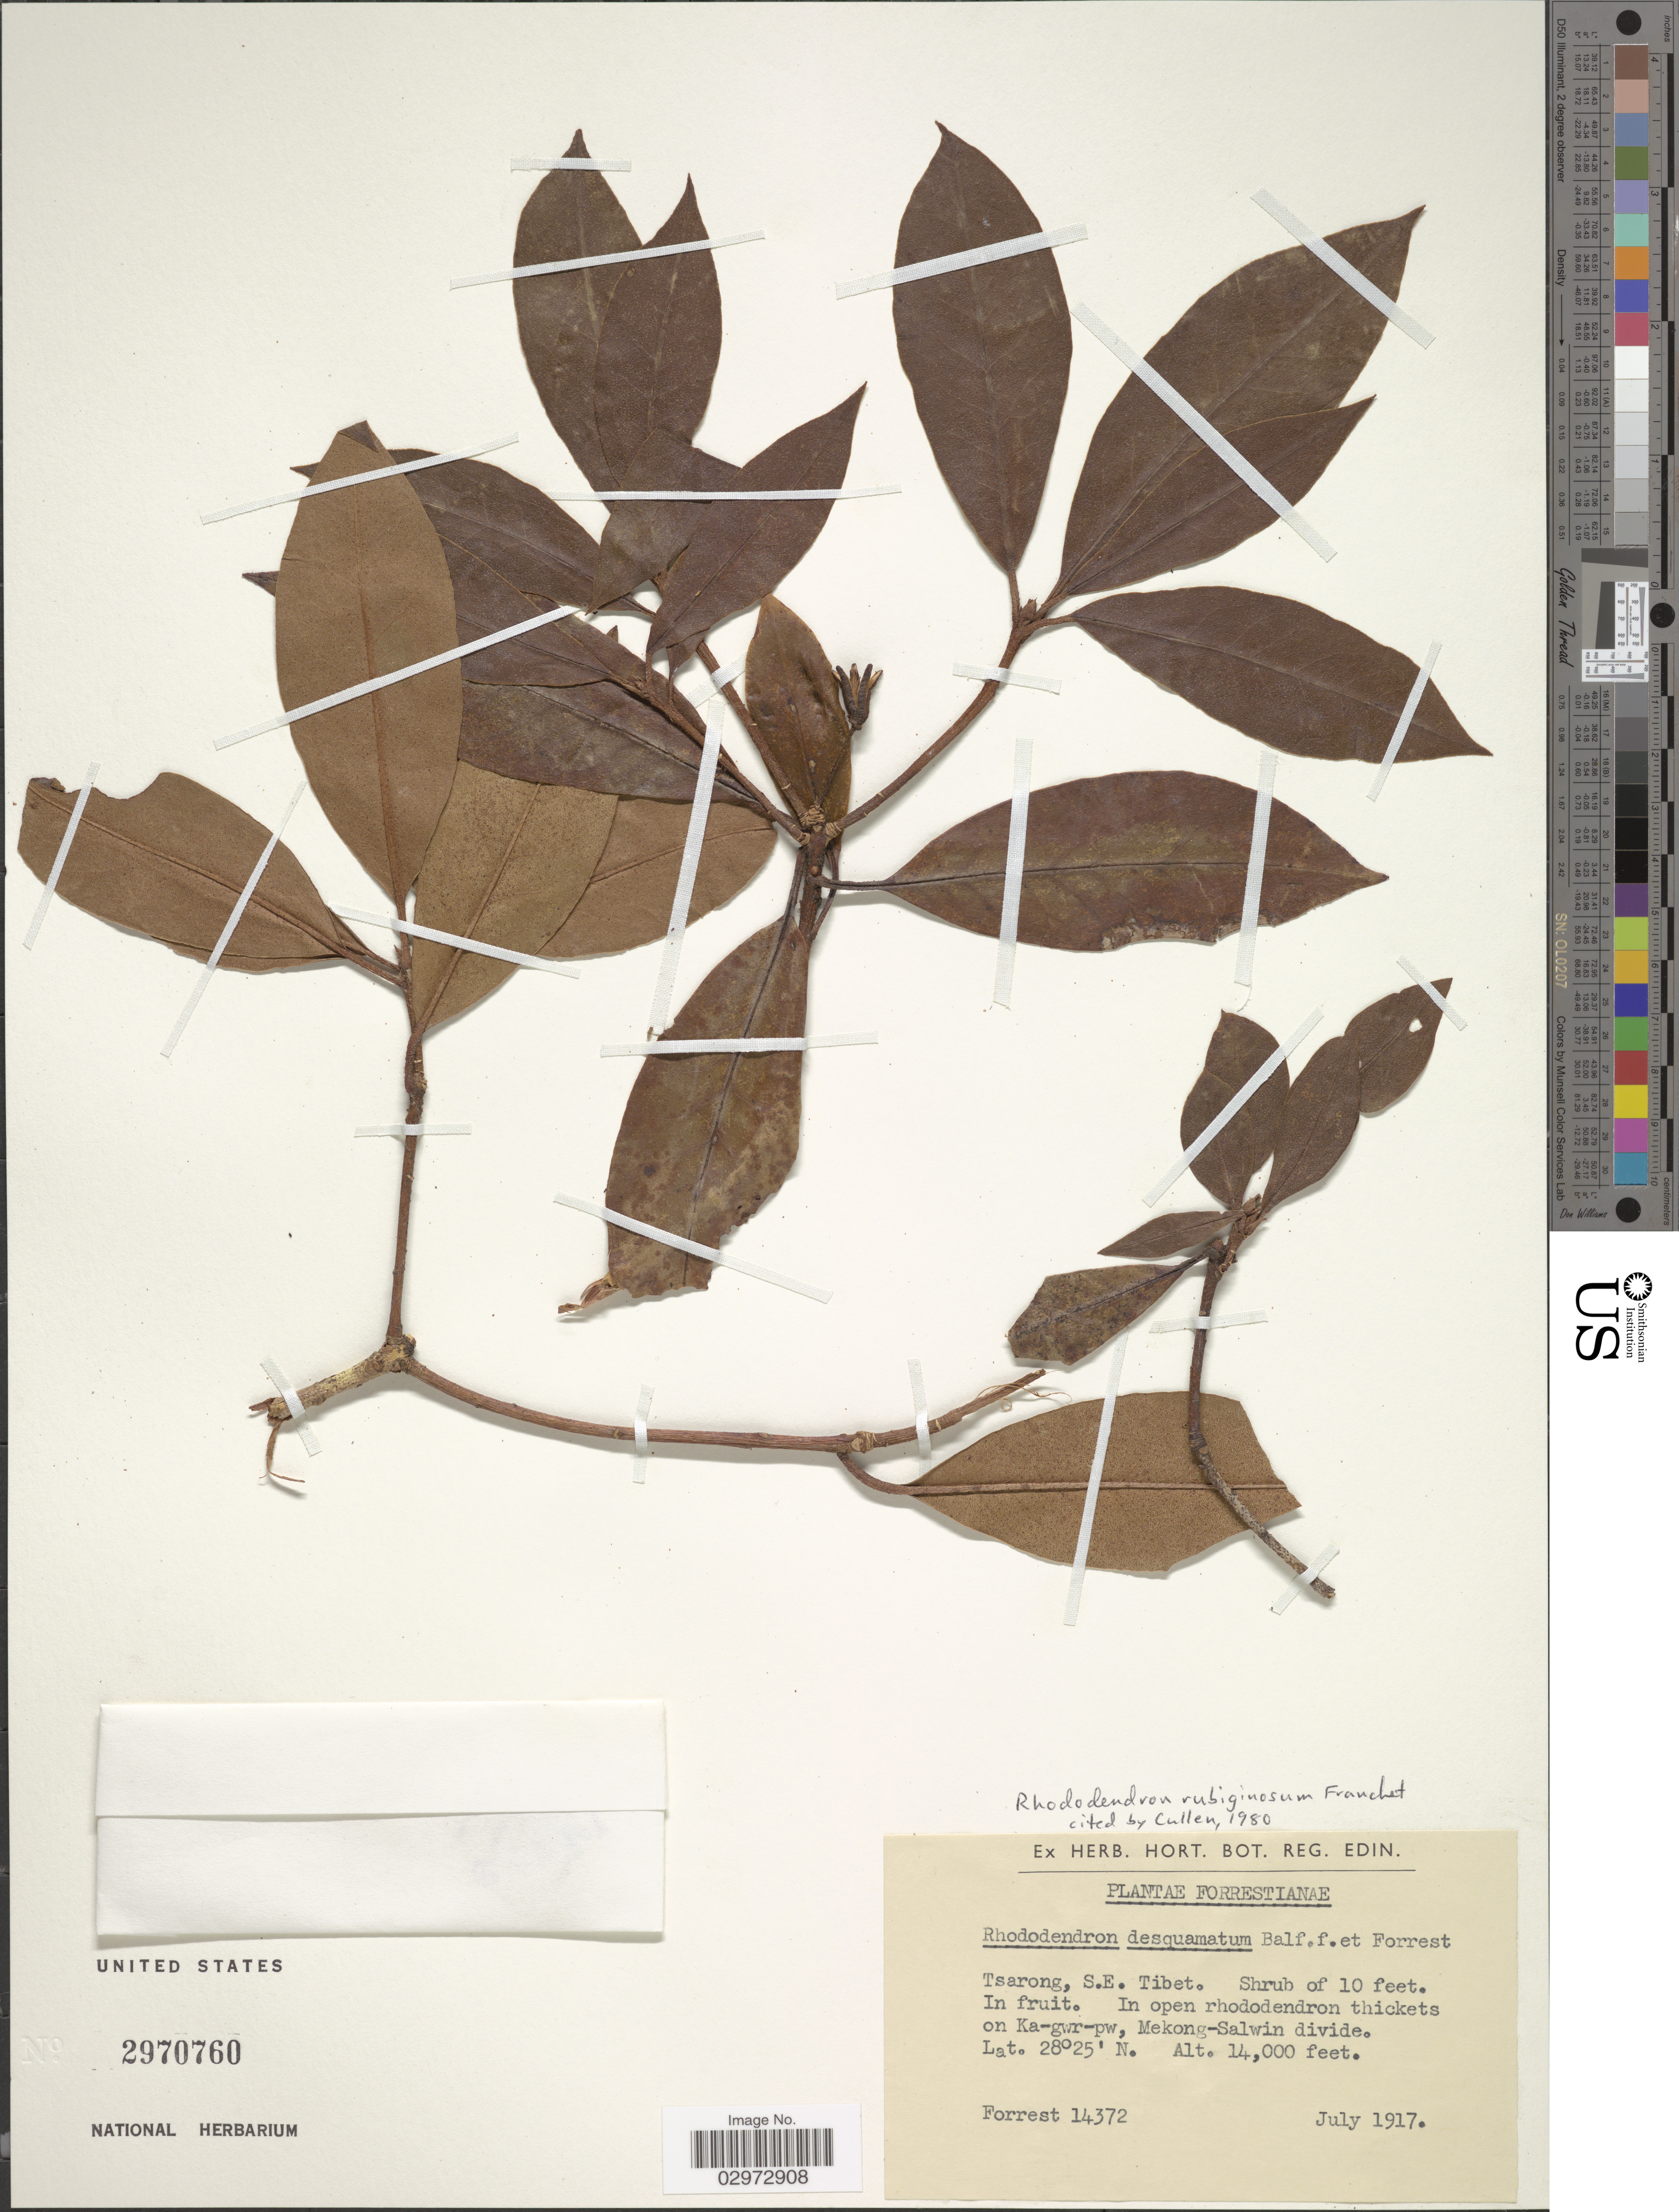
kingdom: Plantae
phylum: Tracheophyta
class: Magnoliopsida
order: Ericales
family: Ericaceae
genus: Rhododendron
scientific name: Rhododendron rubiginosum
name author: Franch.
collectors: -. Forrest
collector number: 14372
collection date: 1917-07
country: China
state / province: Xizang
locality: Tsarong, S.E. Tibet, in open rhododendron thickets on Ka-gwr-pw, Mekong-Salwin divide.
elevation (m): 4267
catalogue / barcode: US 2970760